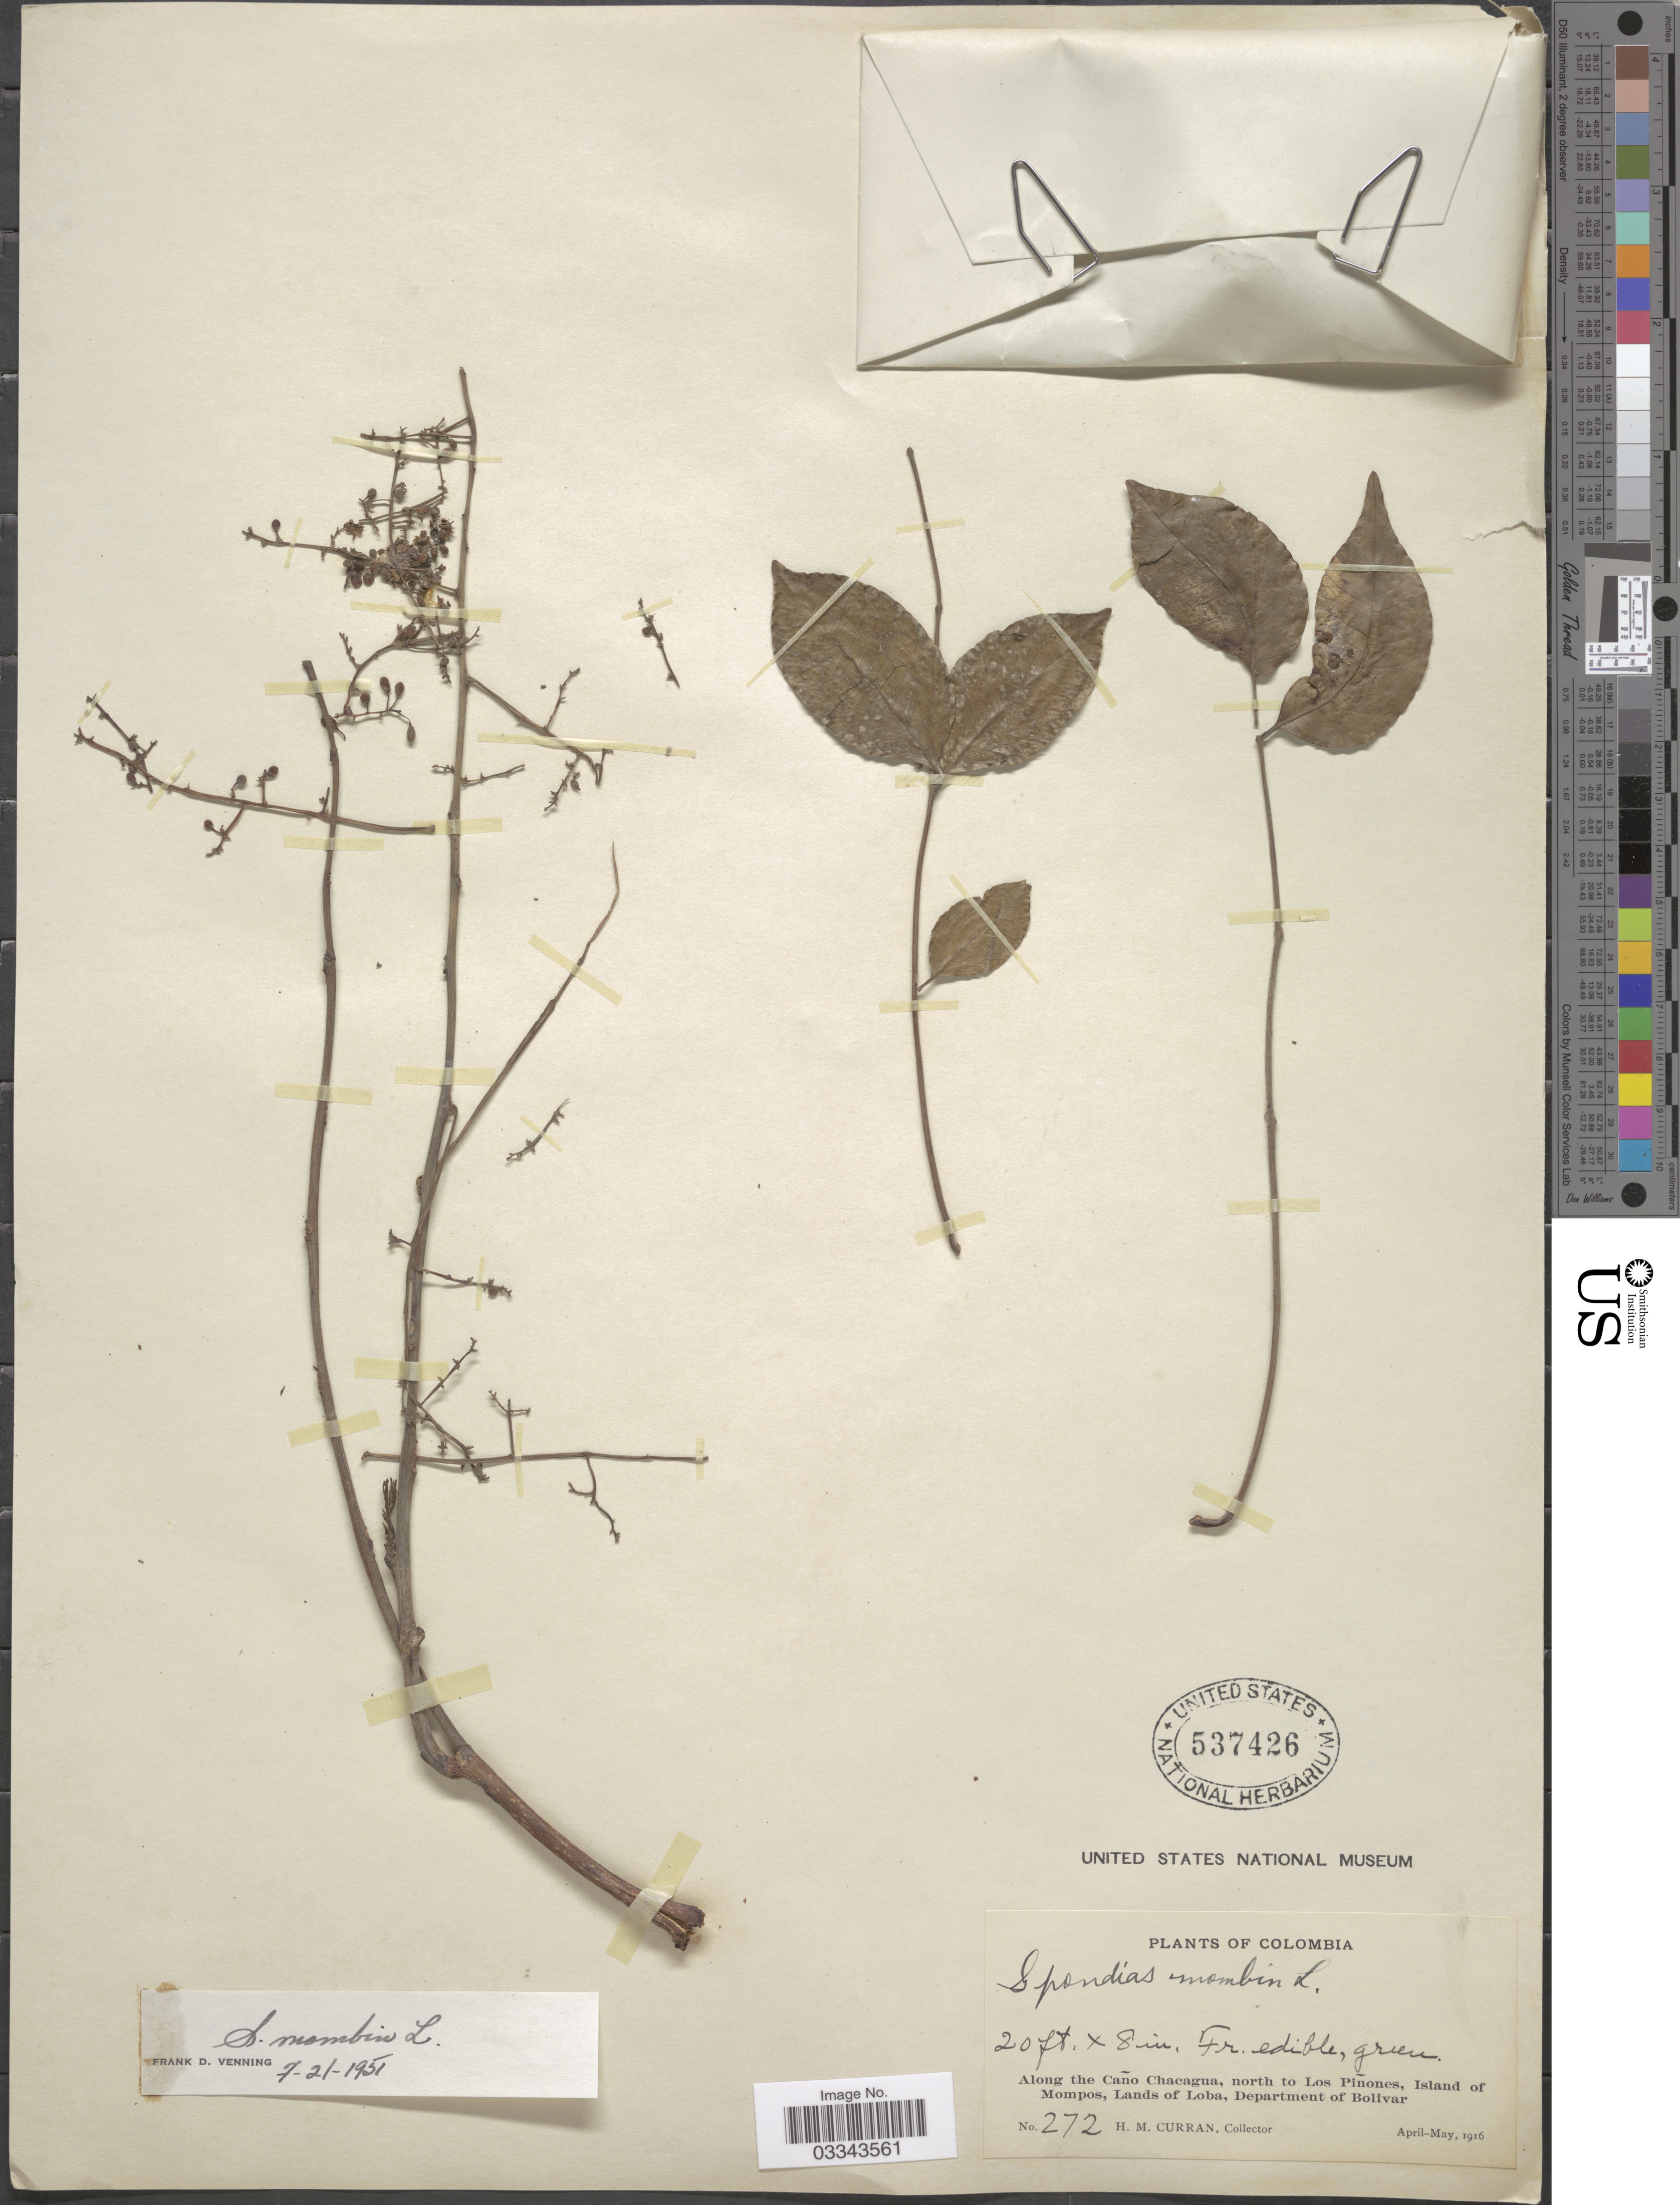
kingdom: Plantae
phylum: Tracheophyta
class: Magnoliopsida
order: Sapindales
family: Anacardiaceae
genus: Spondias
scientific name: Spondias mombin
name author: L.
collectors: H. M. Curran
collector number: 272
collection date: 1916-04/1916-05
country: Colombia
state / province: Bolívar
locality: Along the Caño Chacagua, north to Los Piñones, Island of Mompos, Lands of Loba, Department of Bolivar.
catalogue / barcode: US 537426